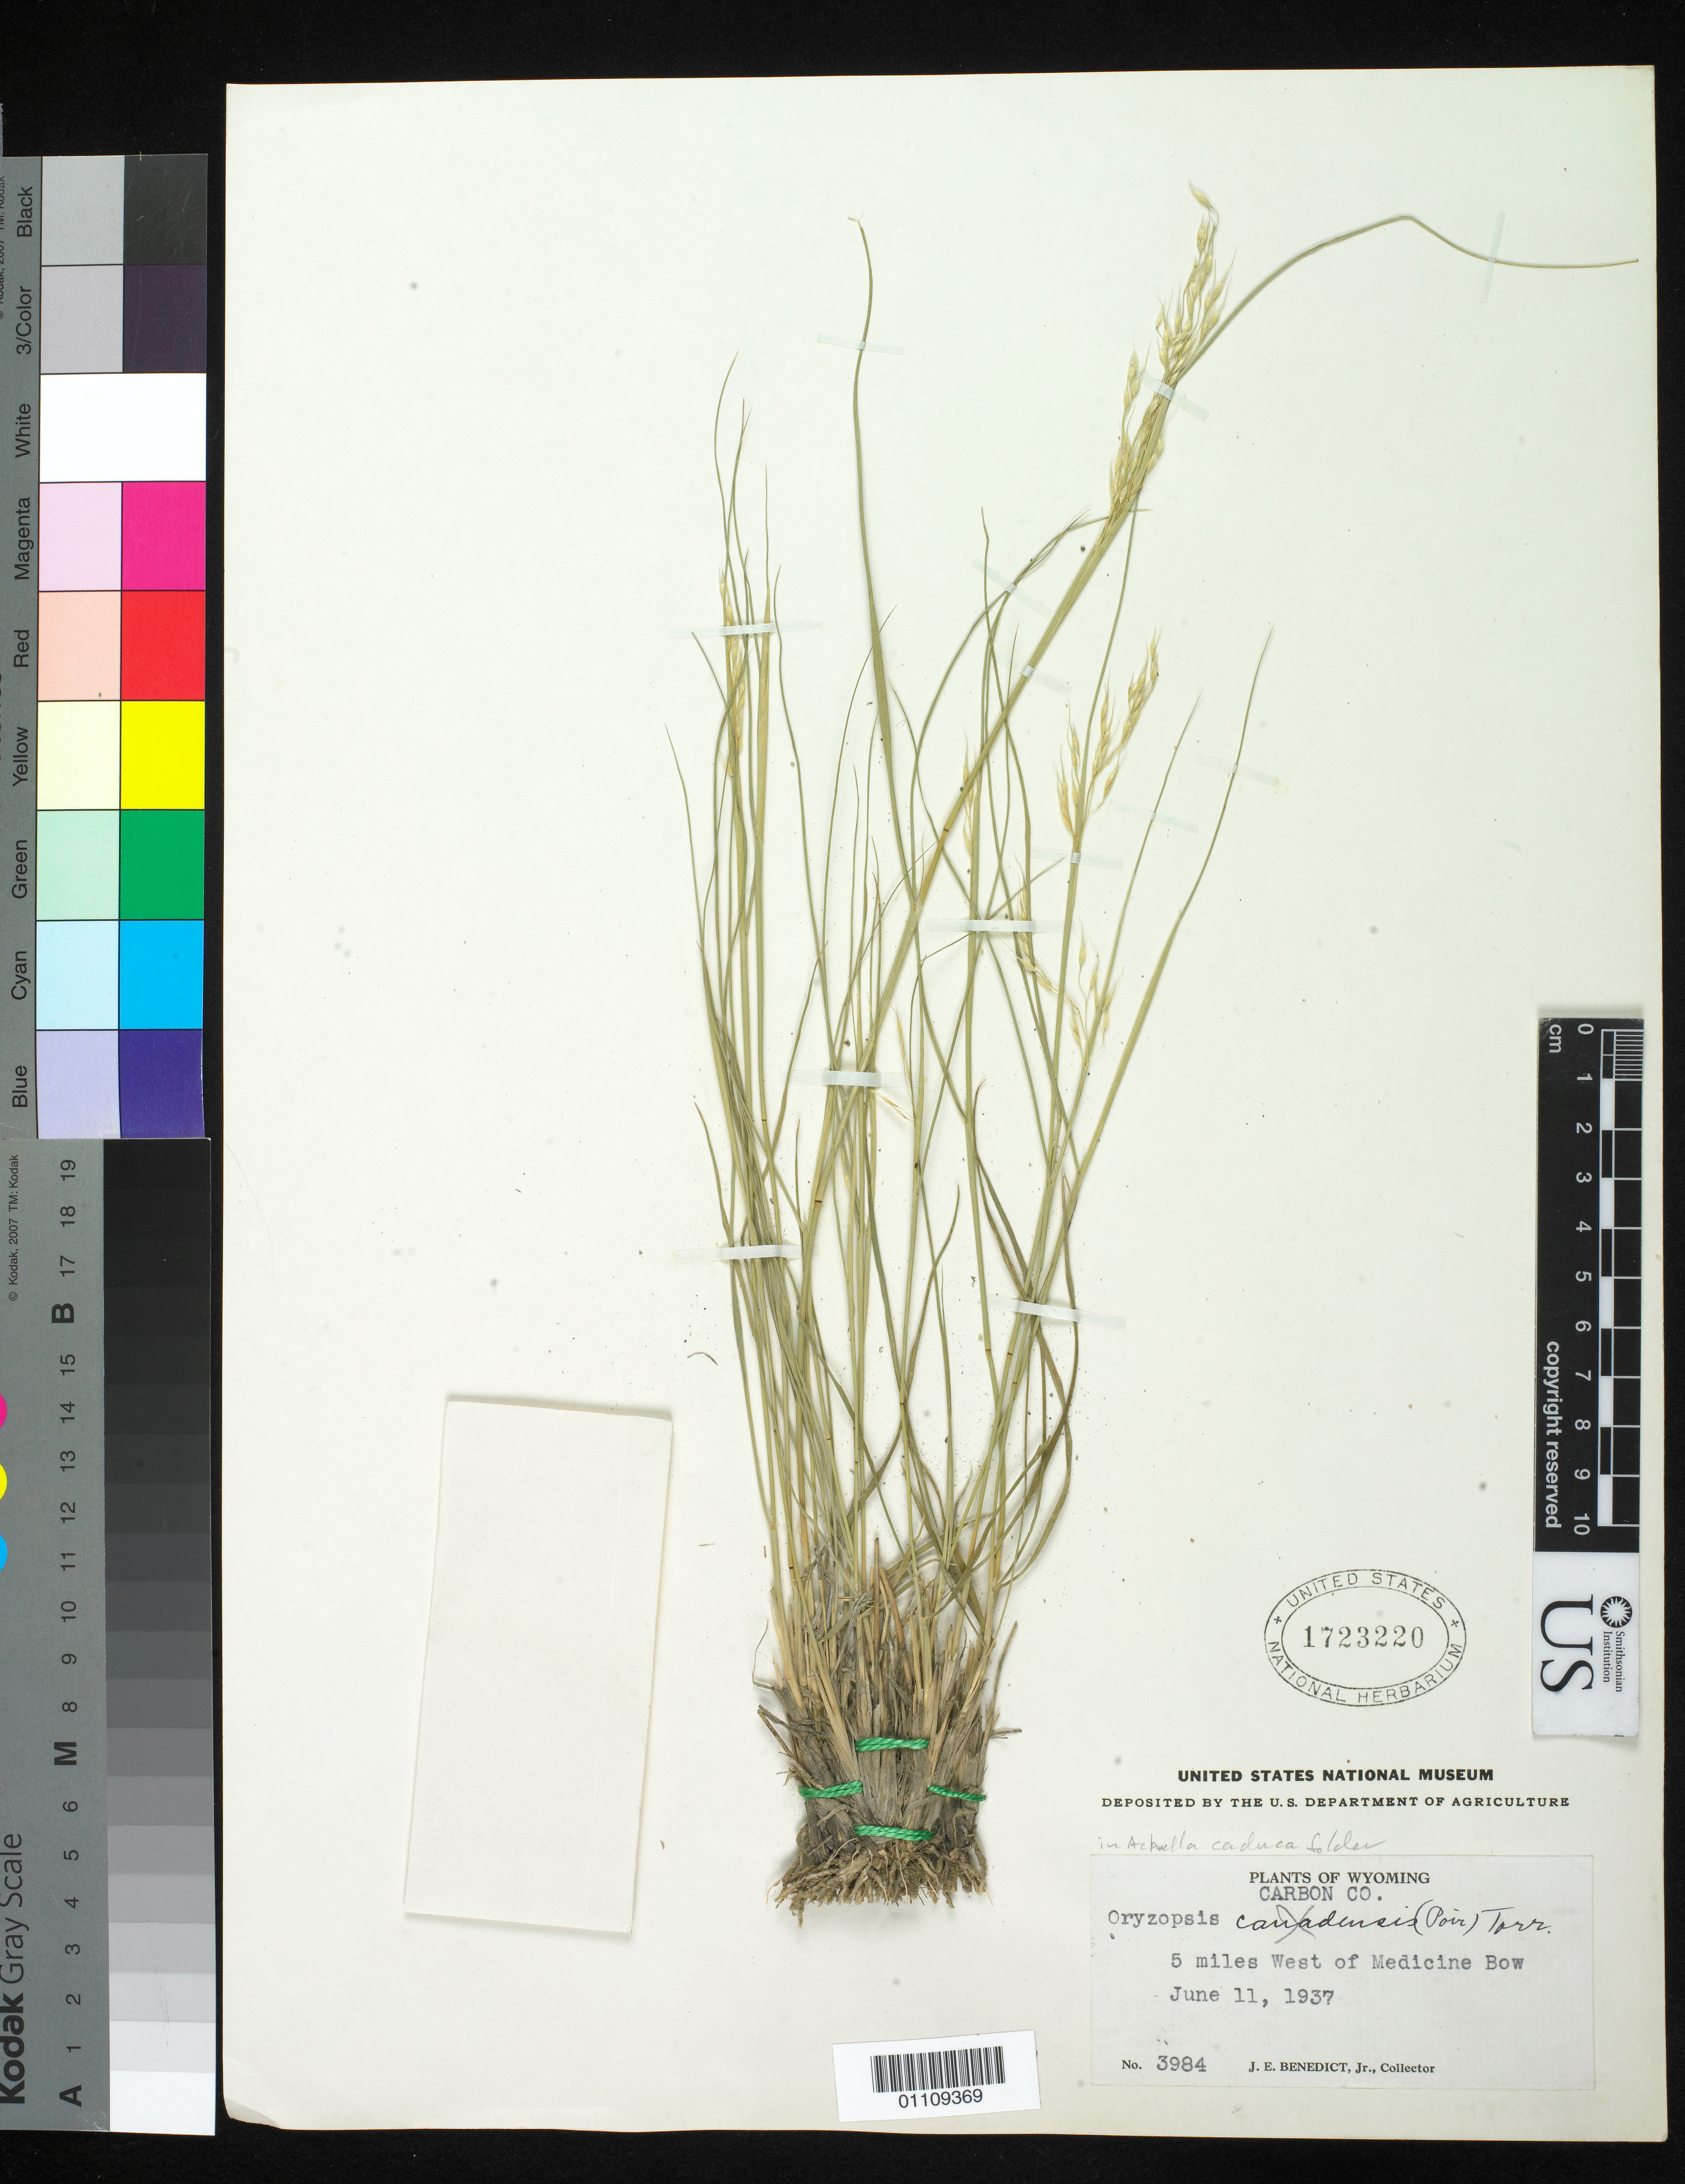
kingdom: Plantae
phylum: Tracheophyta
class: Liliopsida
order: Poales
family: Poaceae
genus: Achnella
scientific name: x Achnella caduca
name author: (W.J. Beal) Barkworth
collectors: J. Benedict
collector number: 3984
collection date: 1937-06-11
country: United States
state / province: Wyoming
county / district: Carbon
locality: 5 mi. W. of Medicine Bow.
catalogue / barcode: US 1723220